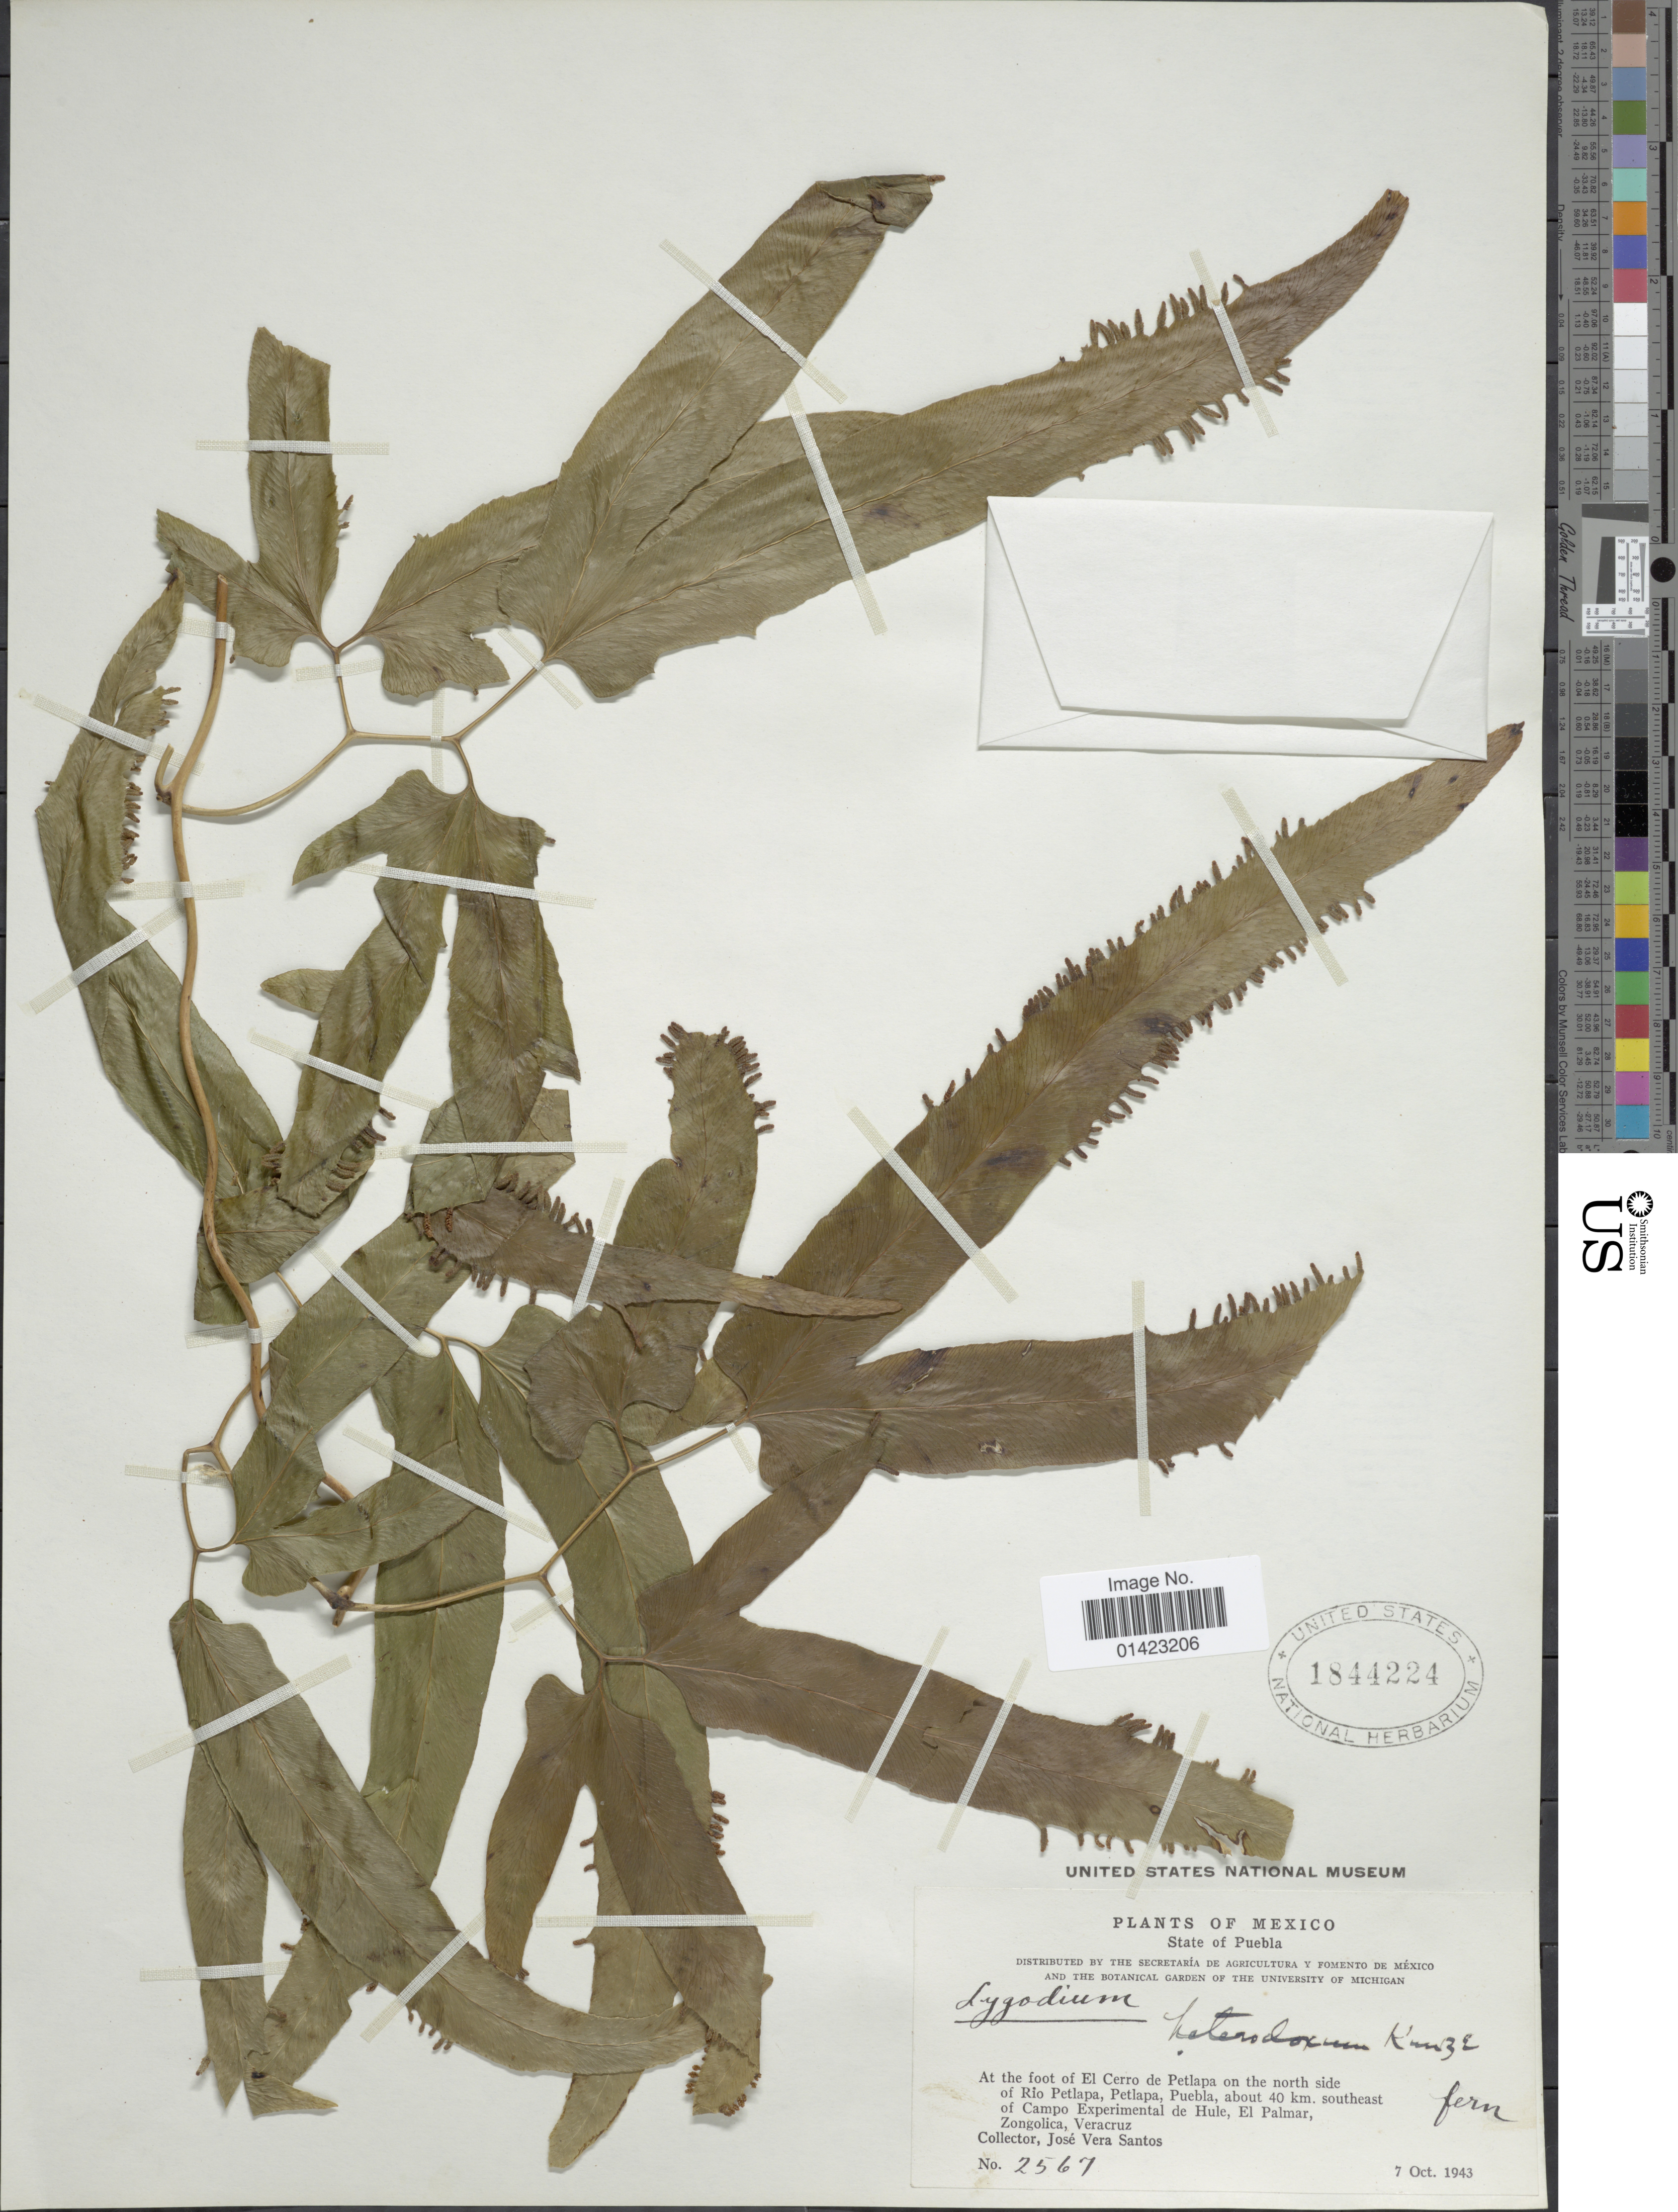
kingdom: Plantae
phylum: Tracheophyta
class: Polypodiopsida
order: Schizaeales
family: Lygodiaceae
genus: Lygodium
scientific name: Lygodium heterodoxum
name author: Kunze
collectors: J. V. Santos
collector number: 2567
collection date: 1943-10-07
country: Mexico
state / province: Puebla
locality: State of Puebla, At the foot of El Cerro de Petlapa on the north side of Rio Petlapa, Petlapa, Puebla, about 40km southeast of Campo Experimental de Hule, El Palmar, Zongolica, Veracruz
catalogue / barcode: US 1844224